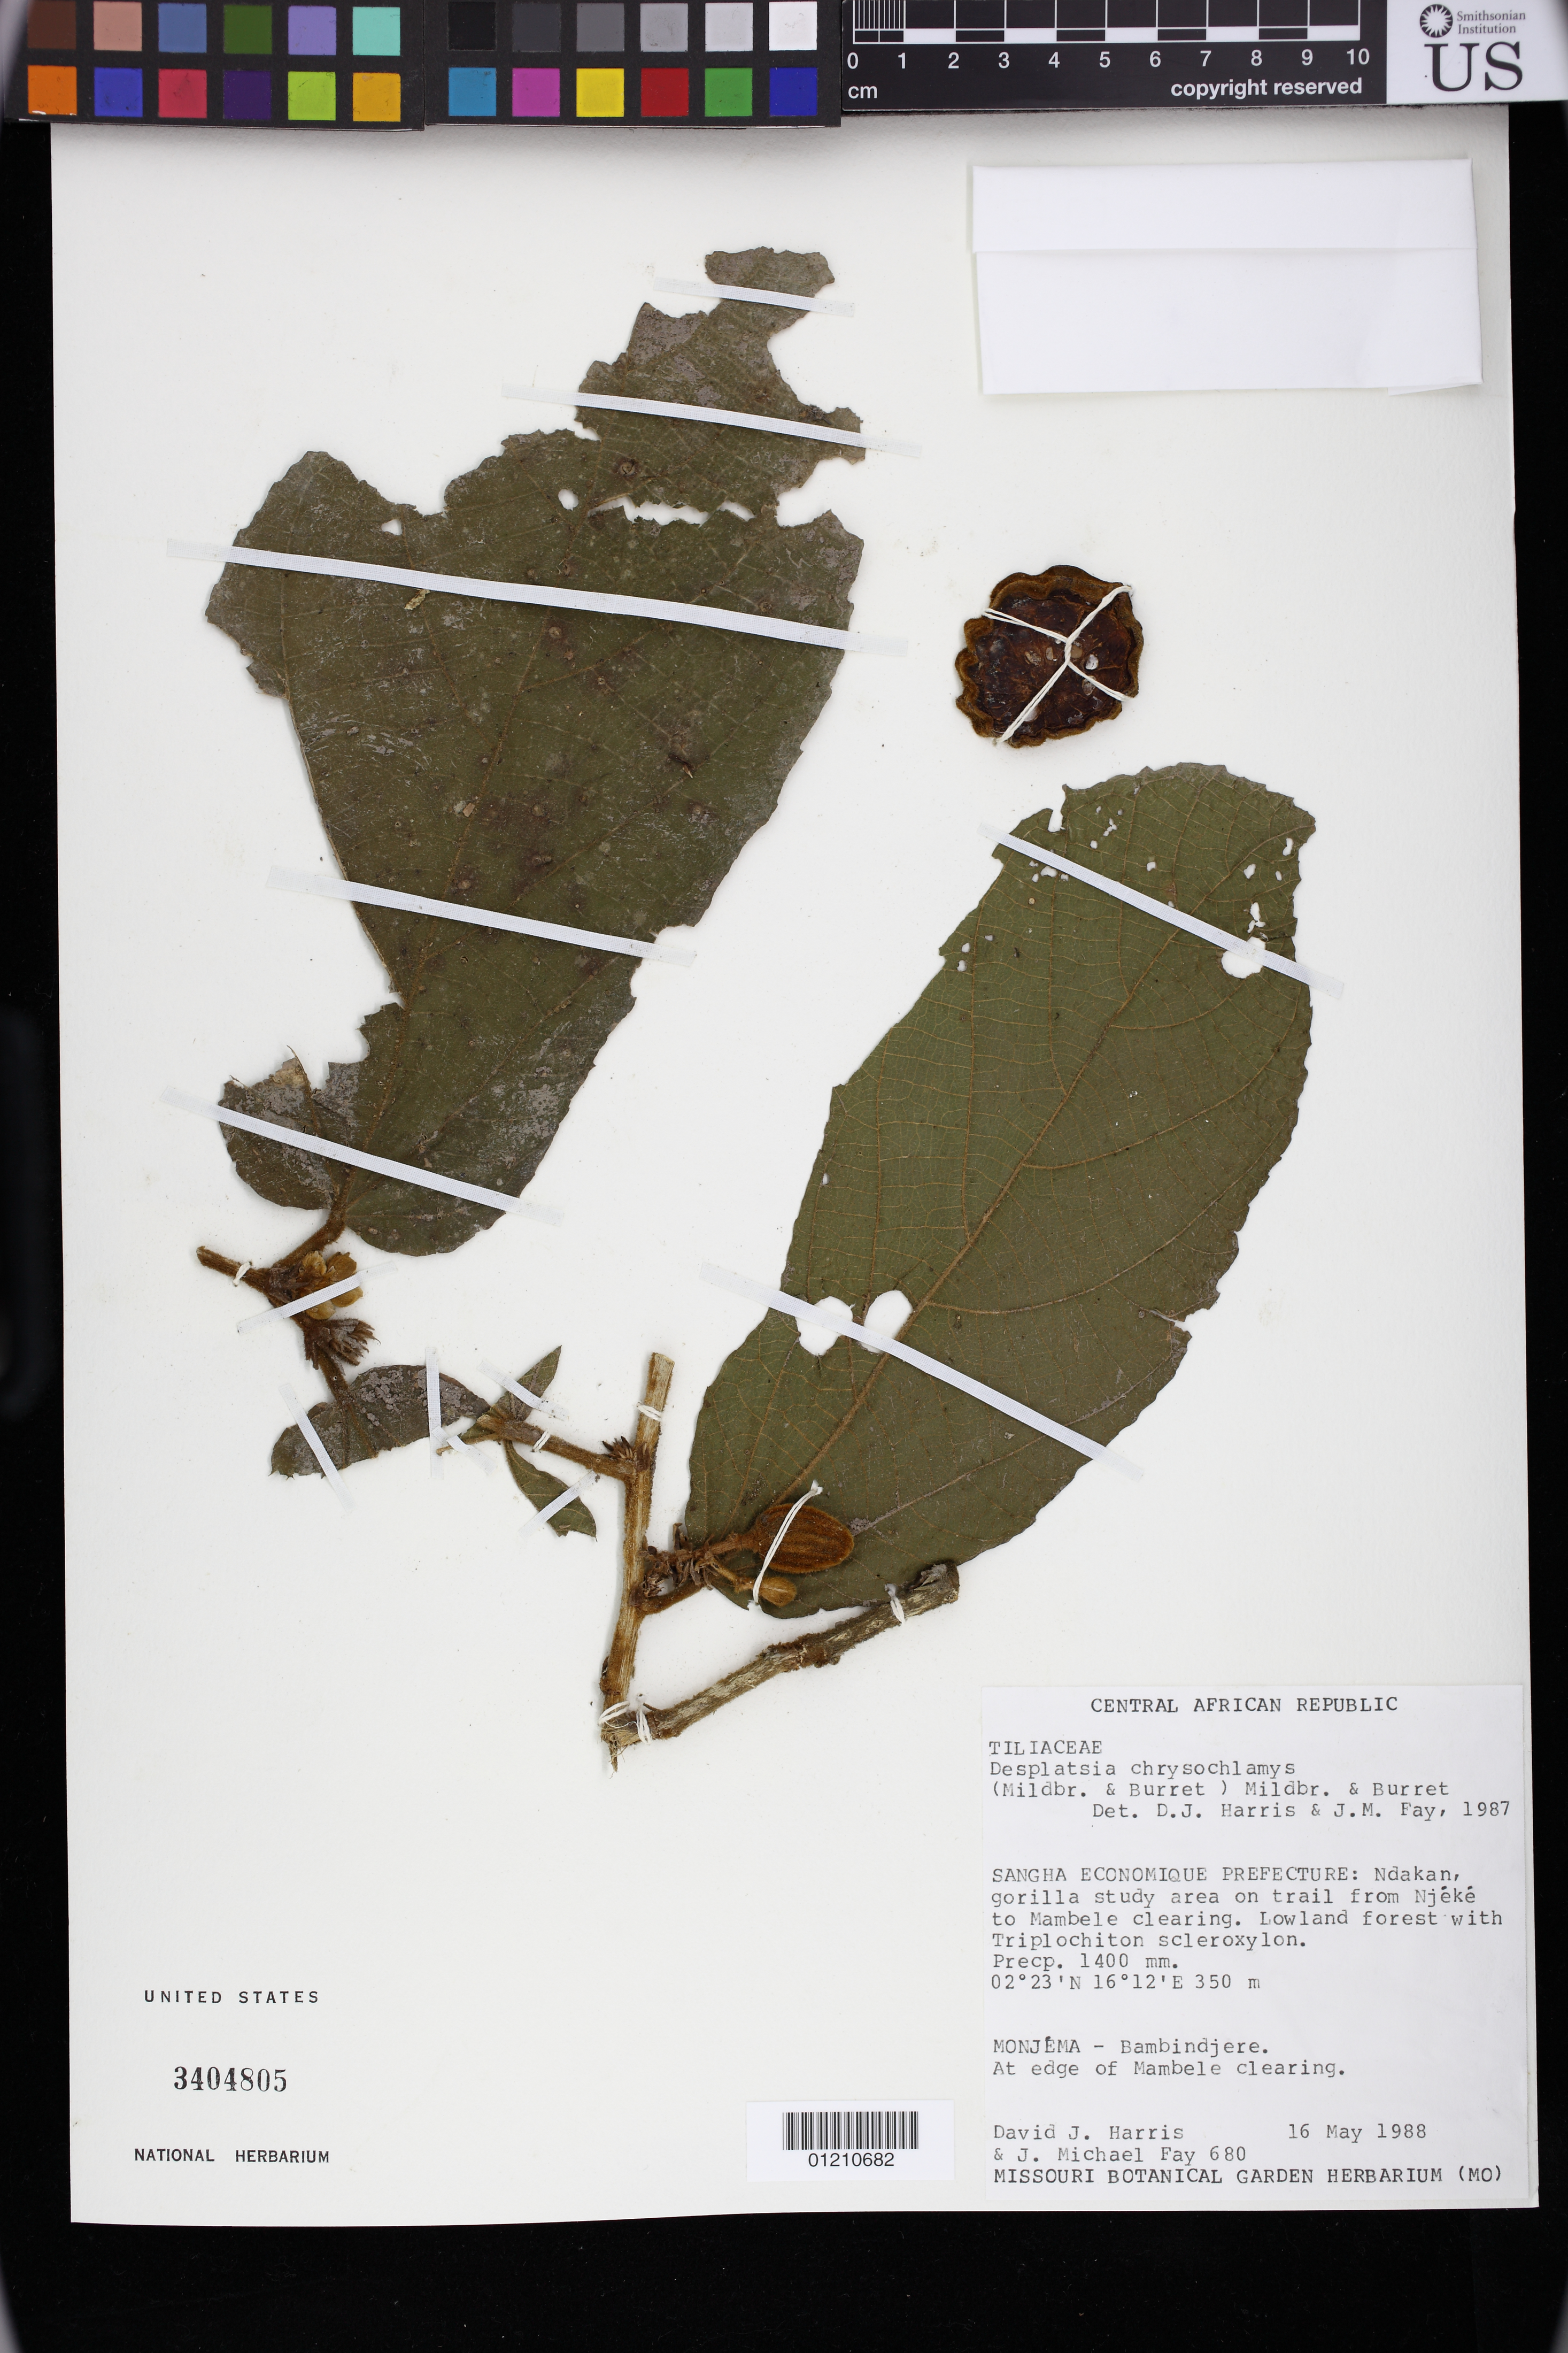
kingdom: Plantae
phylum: Tracheophyta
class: Magnoliopsida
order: Malvales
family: Malvaceae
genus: Desplatsia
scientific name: Desplatsia chrysochlamys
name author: Mildbr. & Burret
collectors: D. J. Harris & J. M. Fay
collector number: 680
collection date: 1988-05-16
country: Central African Republic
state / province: Sangha-Mbaere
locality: Ndakan, gorilla study area on trail from Njeke to Mambele clearing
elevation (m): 350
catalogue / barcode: US 3404805